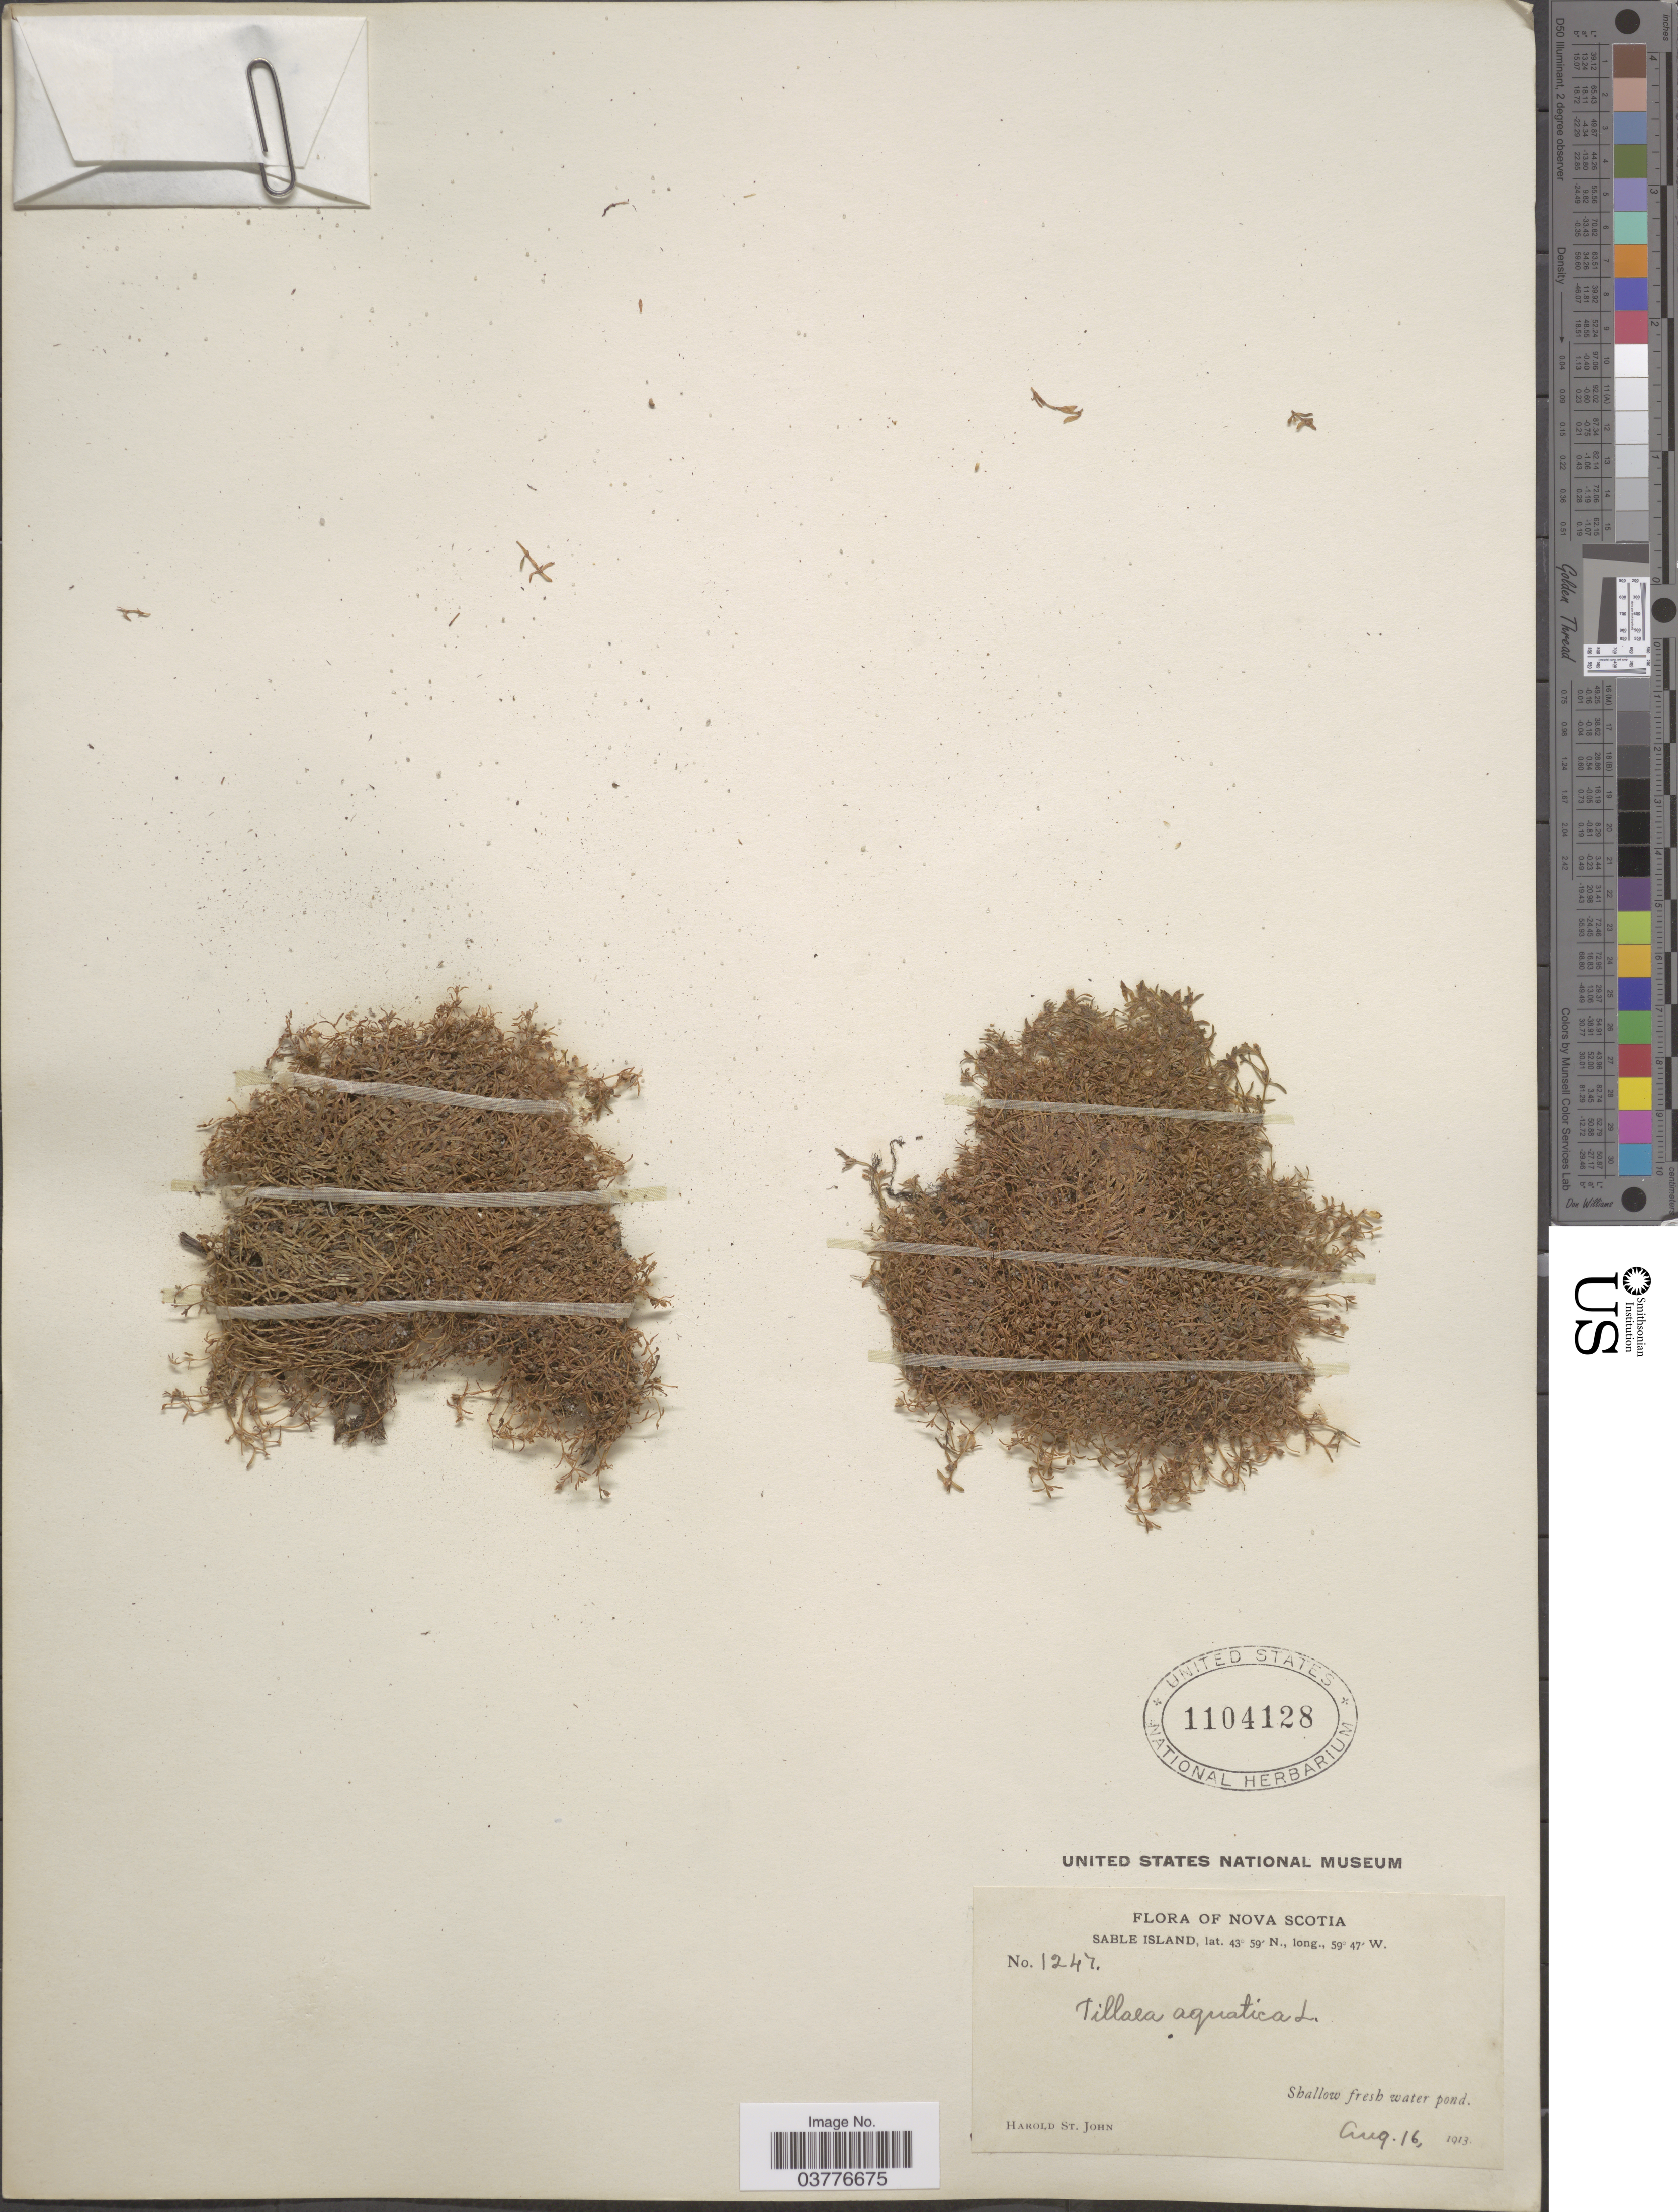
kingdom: Plantae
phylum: Tracheophyta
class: Magnoliopsida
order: Saxifragales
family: Crassulaceae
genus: Crassula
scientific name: Crassula aquatica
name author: (L.) Schönland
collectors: H. St. John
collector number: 1247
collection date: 1913-08-16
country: Canada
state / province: Nova Scotia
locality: Sable Island.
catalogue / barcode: US 1104128